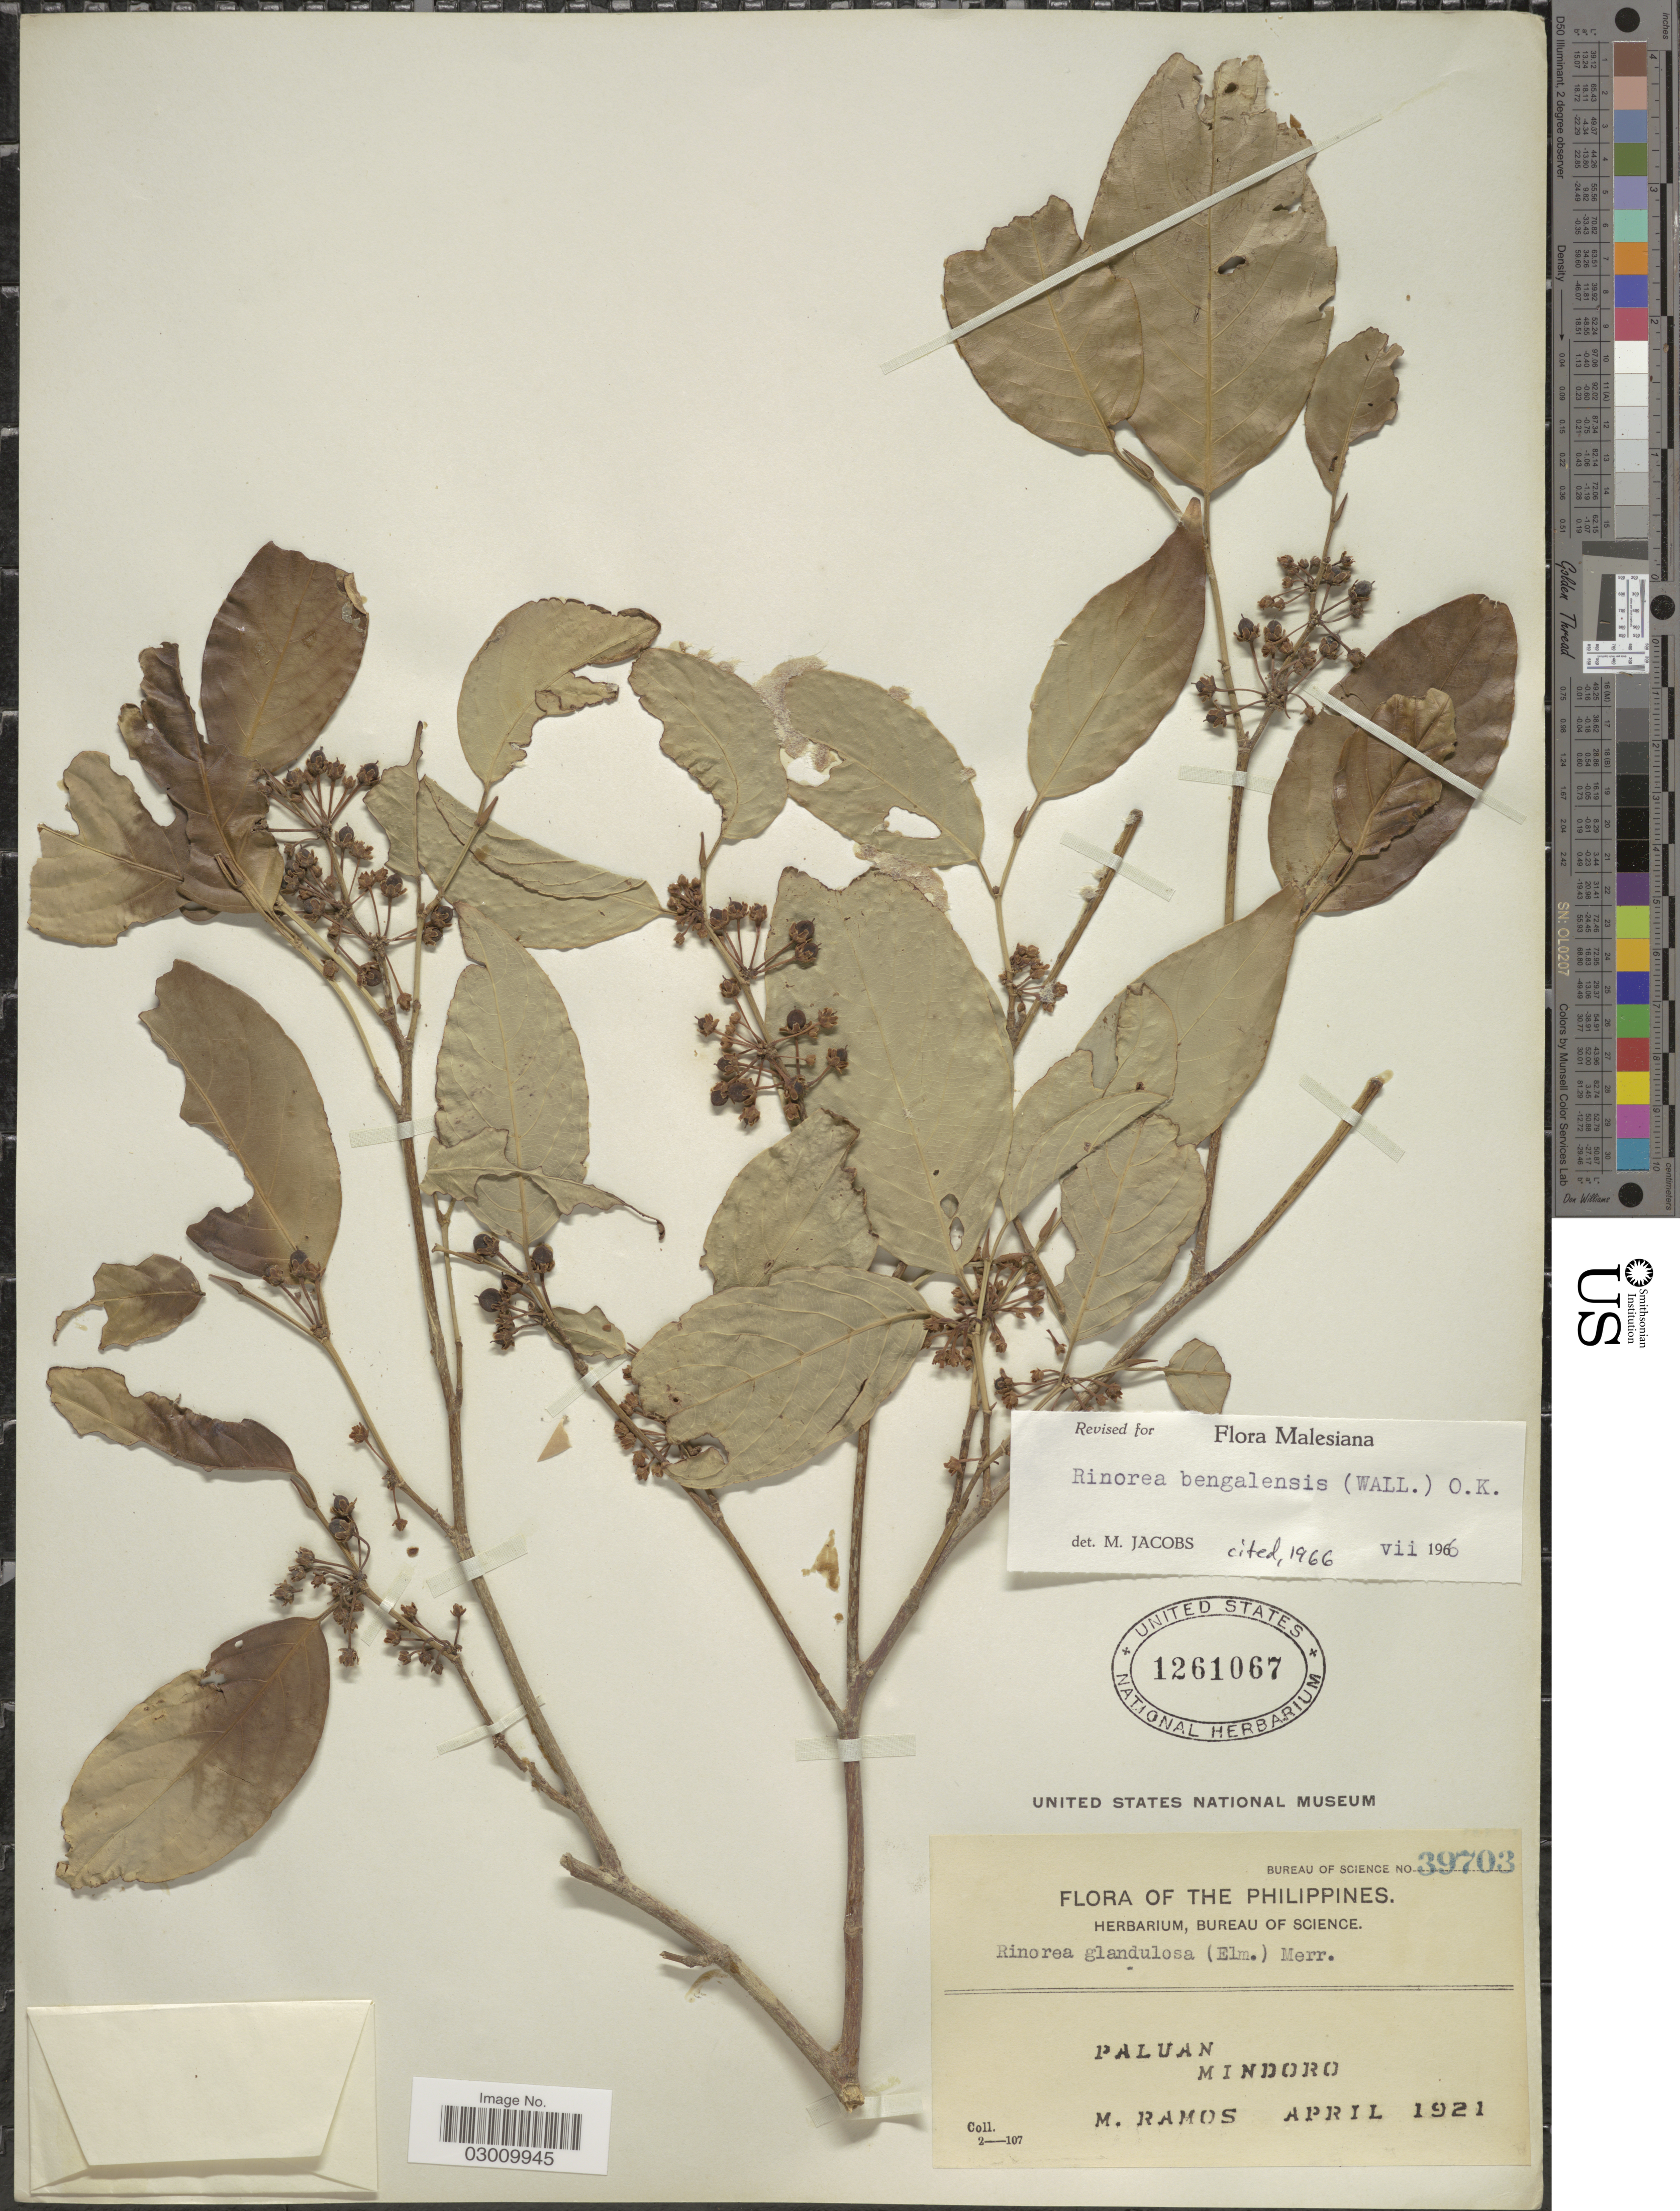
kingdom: Plantae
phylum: Tracheophyta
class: Magnoliopsida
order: Malpighiales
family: Violaceae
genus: Rinorea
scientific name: Rinorea bengalensis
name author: (Wall.) Kuntze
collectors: M. Ramos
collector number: Bureau of Science 39703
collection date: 1921-04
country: Philippines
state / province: Mimaropa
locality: Paluan, Mindoro.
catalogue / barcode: US 1261067